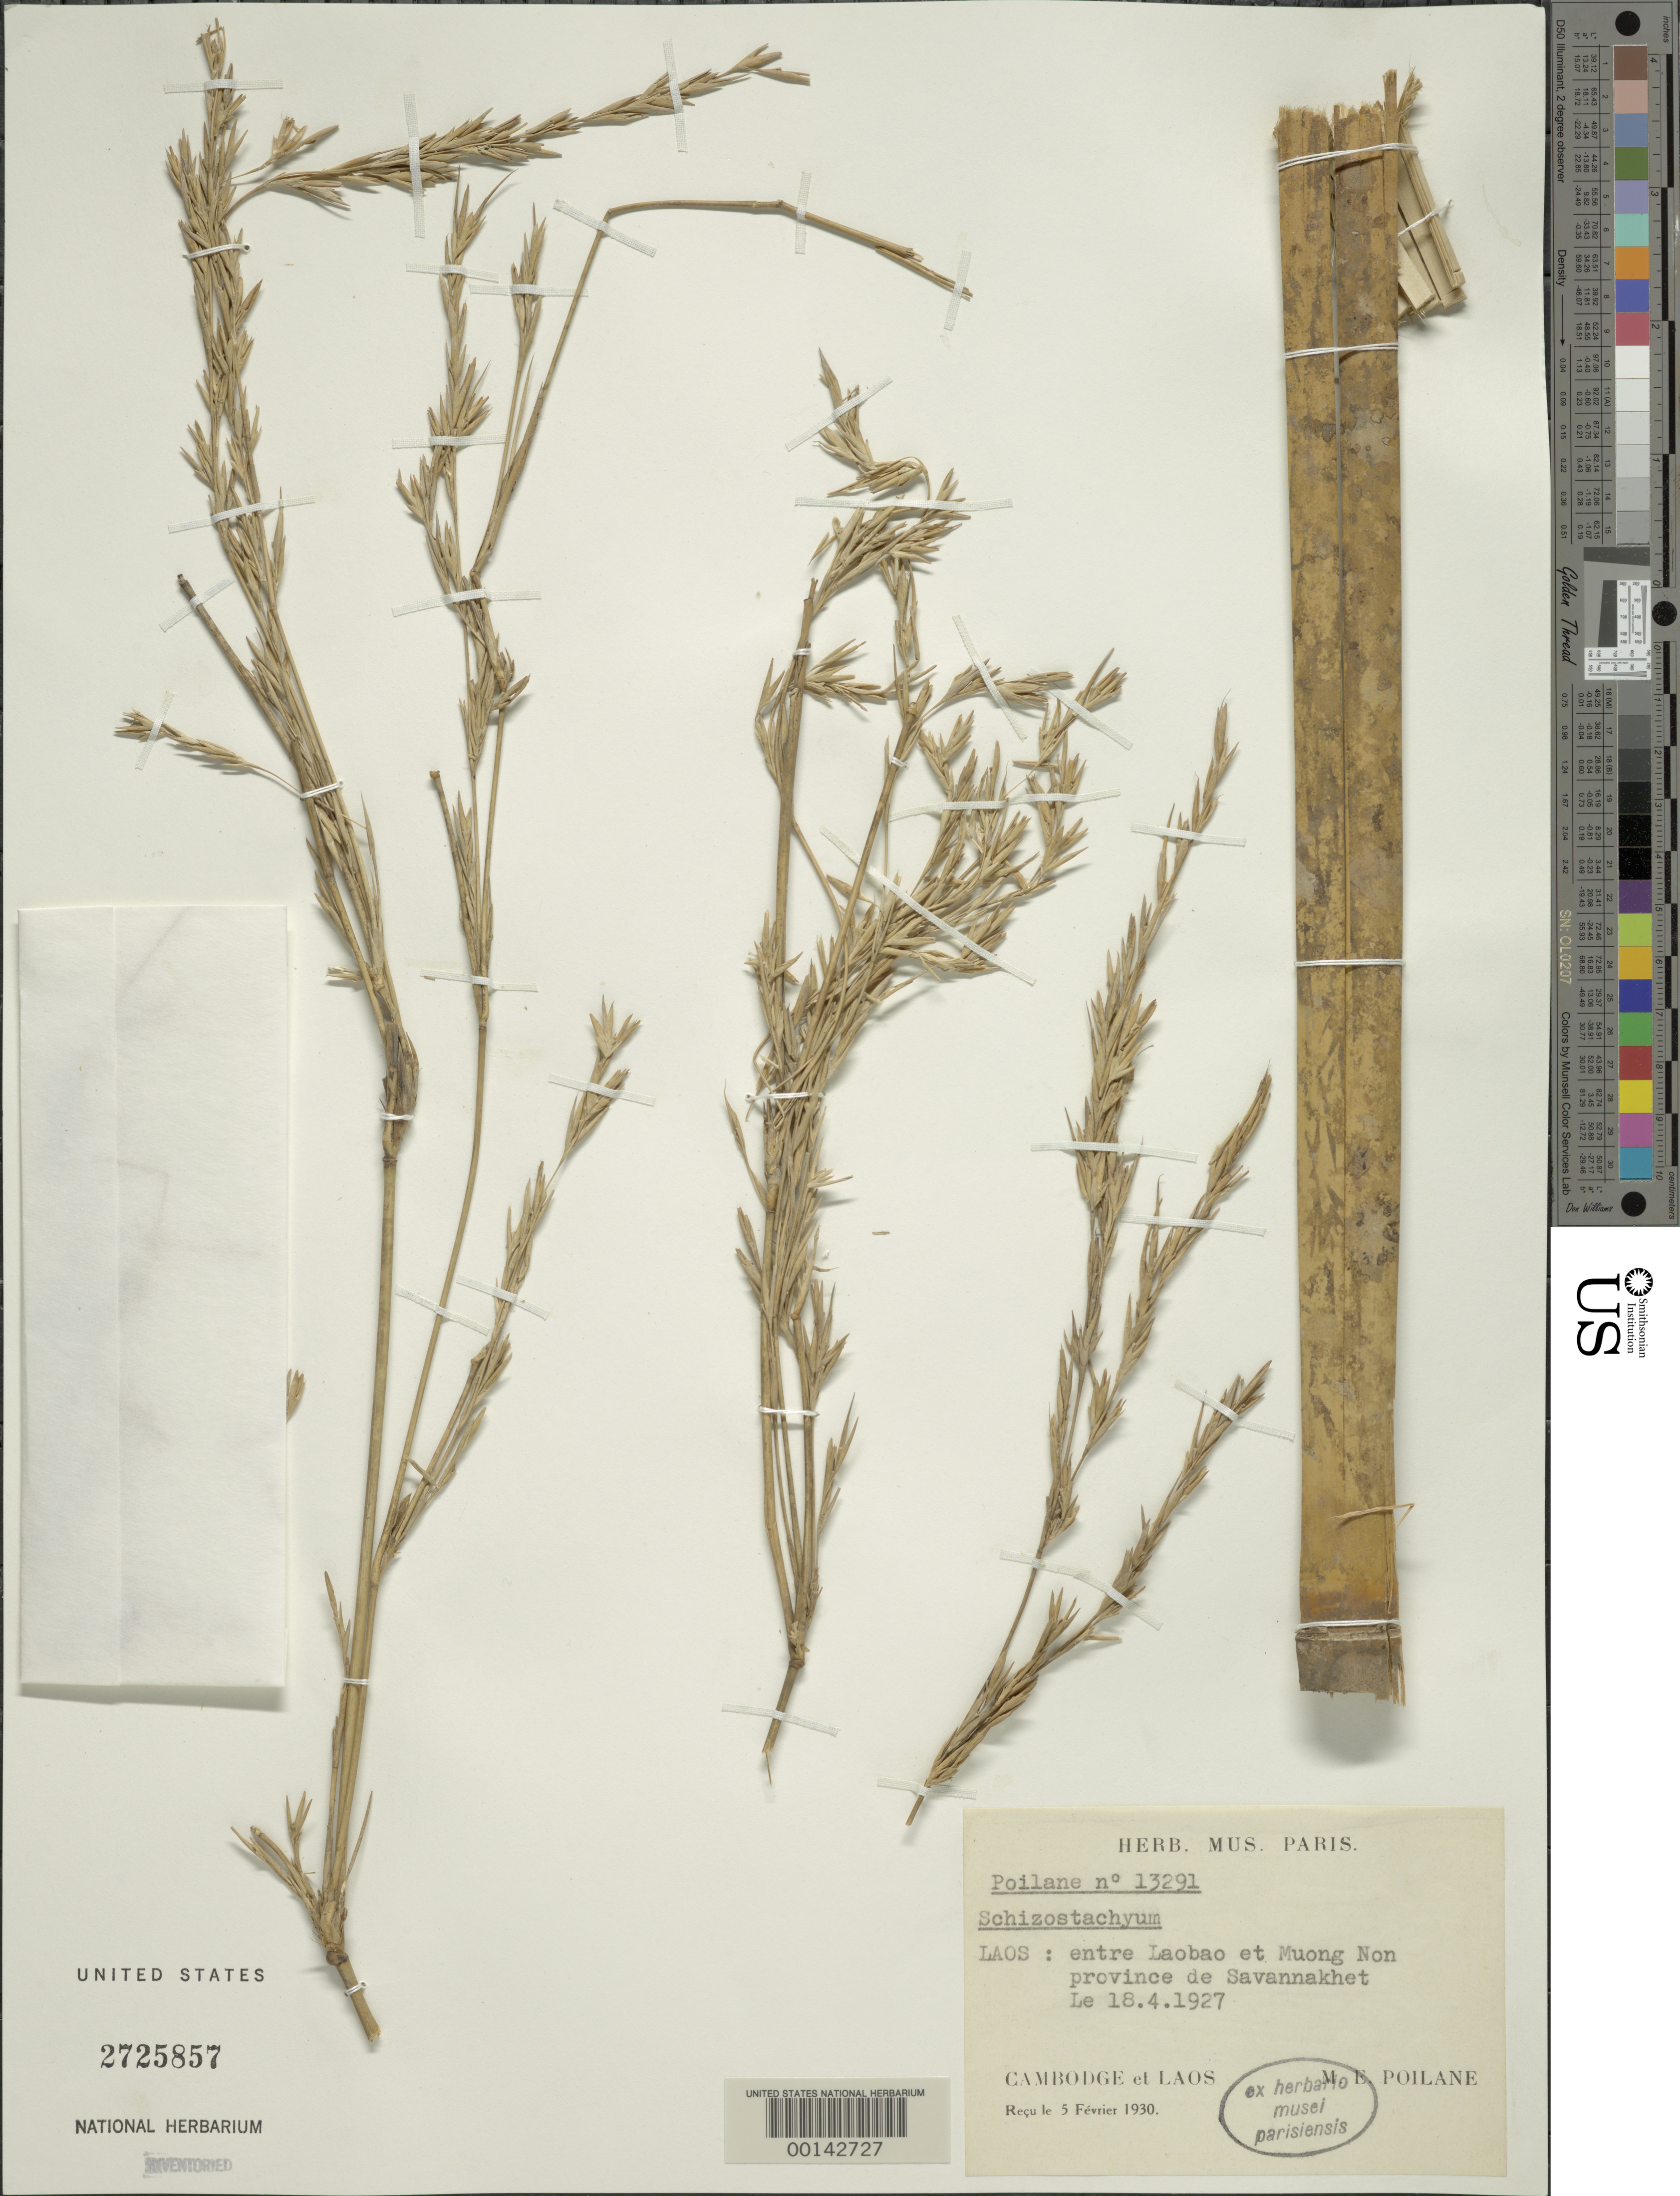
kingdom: Plantae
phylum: Tracheophyta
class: Liliopsida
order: Poales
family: Poaceae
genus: Schizostachyum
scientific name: Schizostachyum sp.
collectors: M. Poilane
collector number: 13291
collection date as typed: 05 Feb 1930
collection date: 1930-02-05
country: Cambodia / Laos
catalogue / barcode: US 2725857